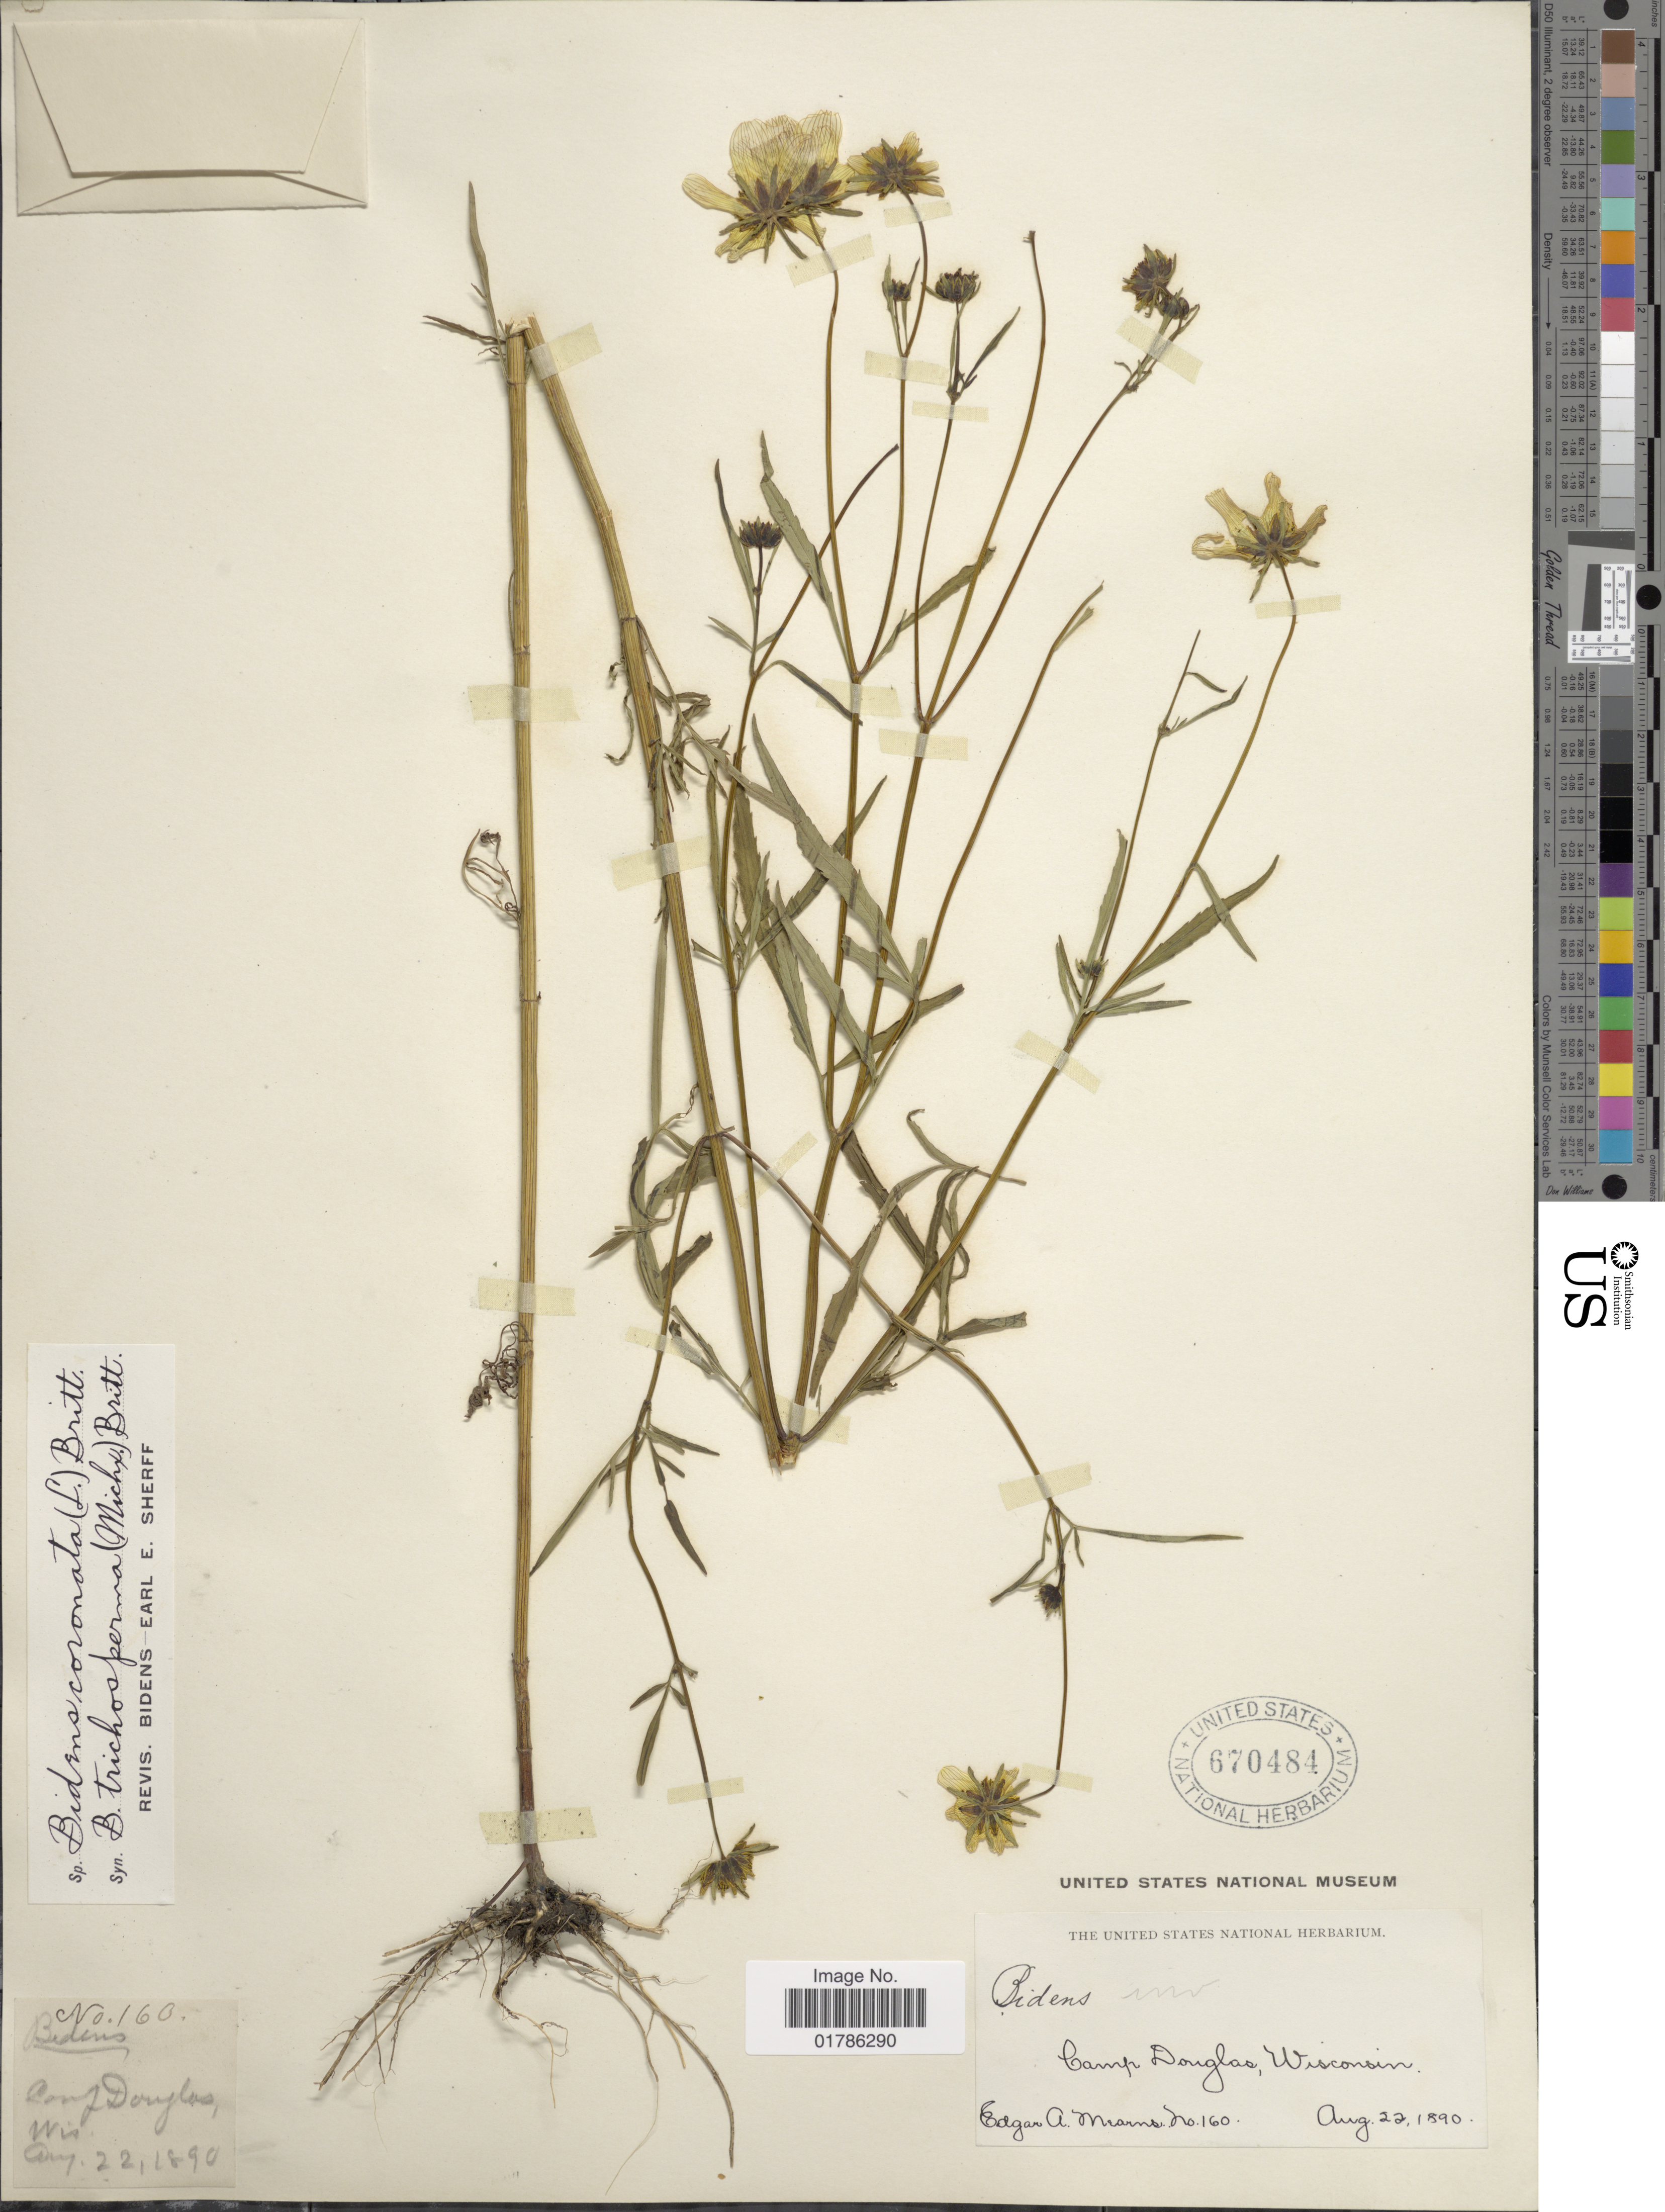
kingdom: Plantae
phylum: Tracheophyta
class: Magnoliopsida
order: Asterales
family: Asteraceae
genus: Bidens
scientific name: Bidens coronata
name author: (L.) Britton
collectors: E. A. Mearns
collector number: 160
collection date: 1890-08-22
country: United States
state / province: Wisconsin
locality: Camp Douglas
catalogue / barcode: US 670484